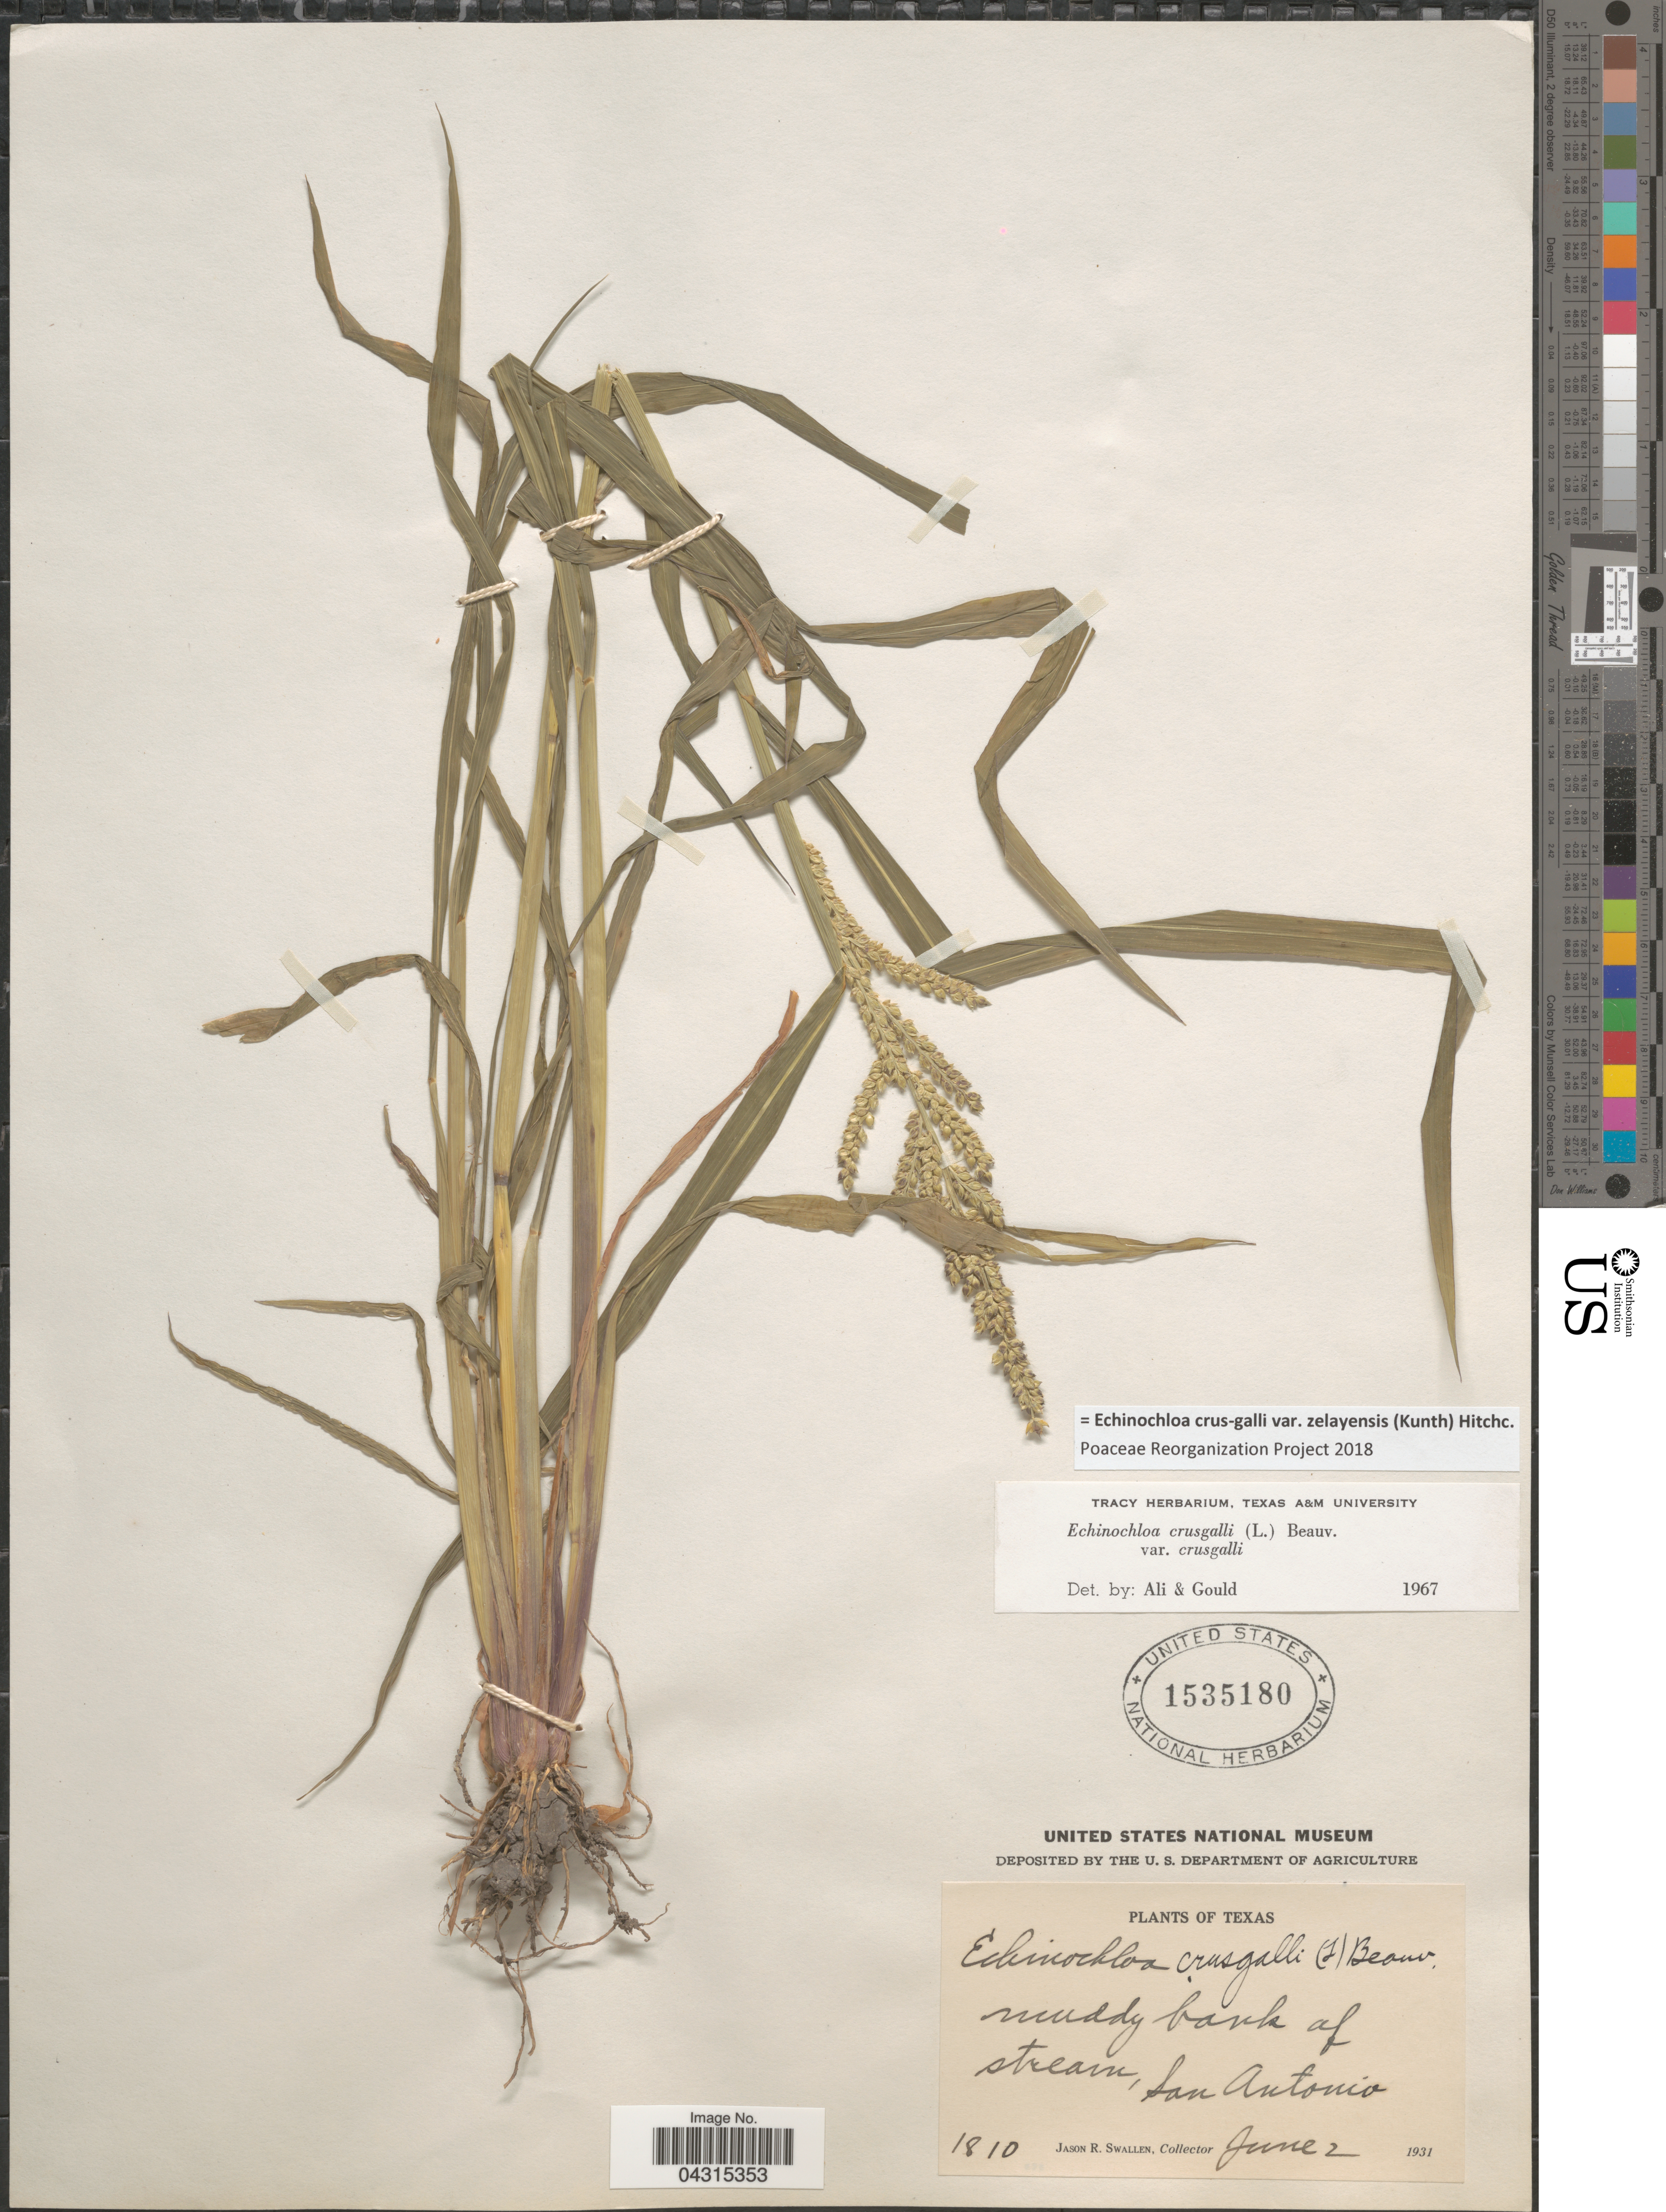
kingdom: Plantae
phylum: Tracheophyta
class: Liliopsida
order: Poales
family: Poaceae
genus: Echinochloa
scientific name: Echinochloa crus-galli var. zelayensis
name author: (Kunth) Hitchc.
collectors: J. R. Swallen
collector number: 1810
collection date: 1931-06-02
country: United States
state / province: Texas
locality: Muddy bank of stream, San Antonio.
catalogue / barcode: US 1535180